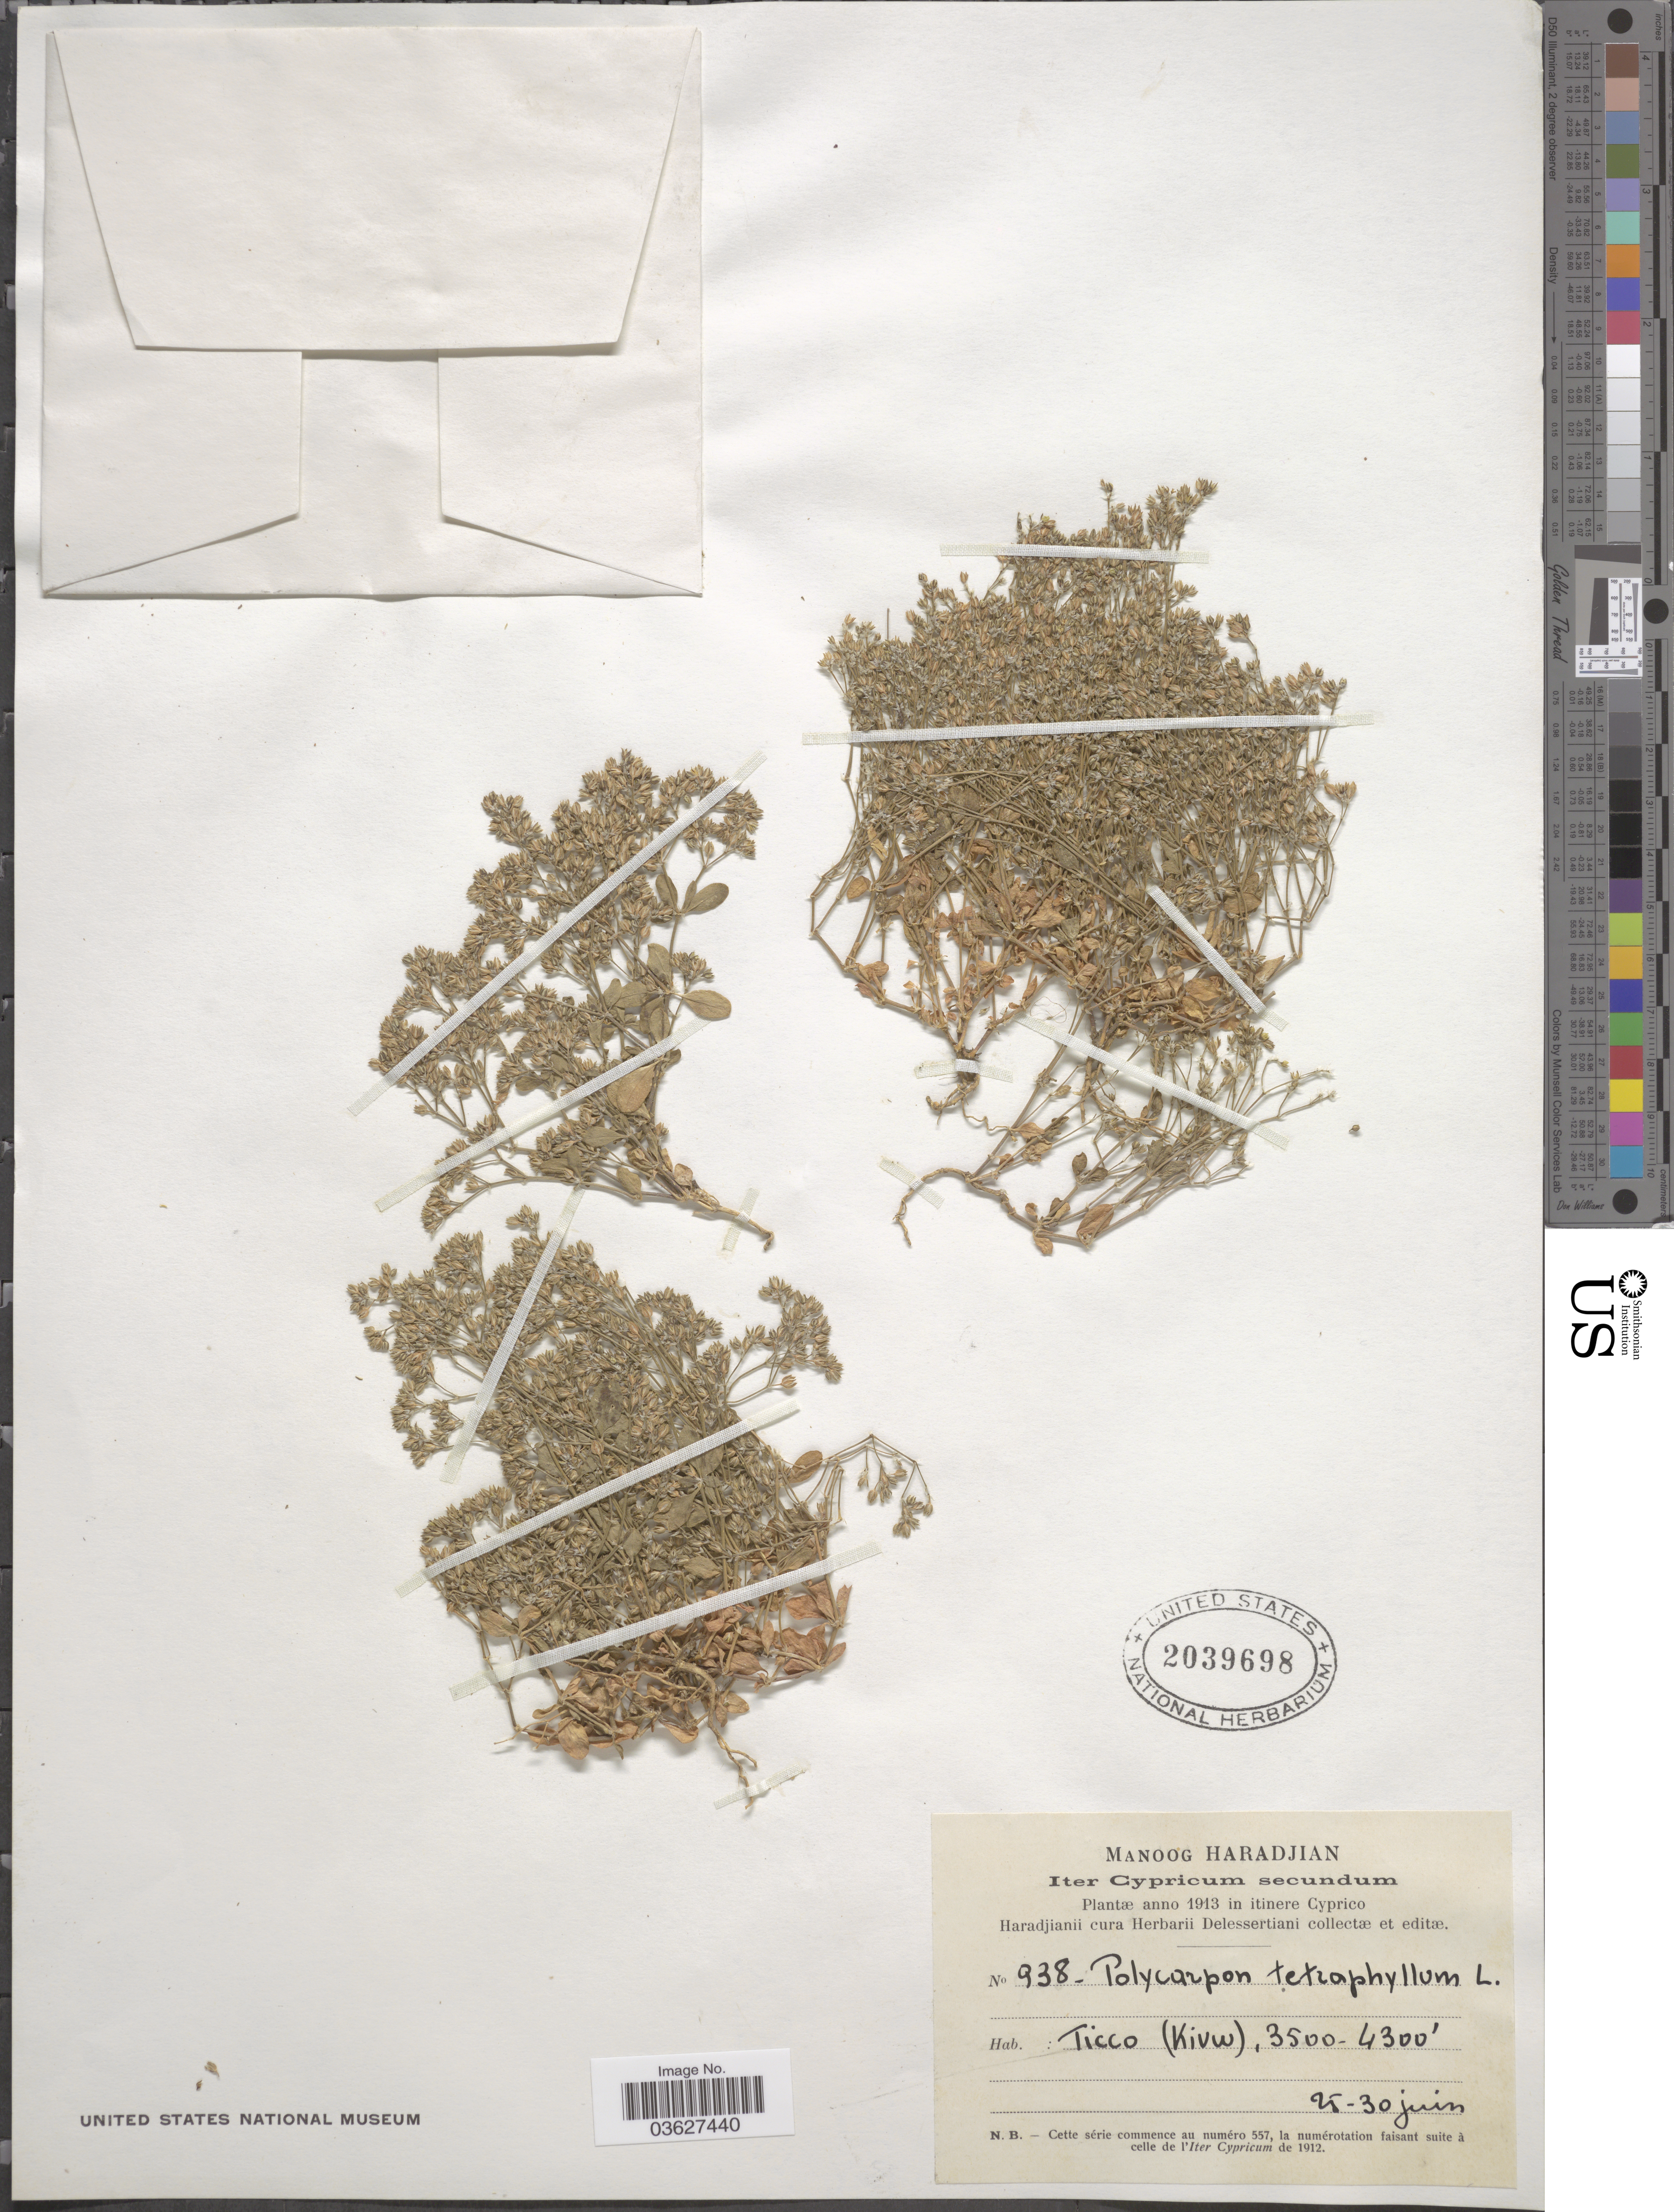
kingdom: Plantae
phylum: Tracheophyta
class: Magnoliopsida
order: Caryophyllales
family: Caryophyllaceae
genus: Polycarpon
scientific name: Polycarpon tetraphyllum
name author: (L.) L.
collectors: M. Haradjian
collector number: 938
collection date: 1913-06-25/1913-06-30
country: Cyprus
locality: Iter Cypricum secundum. Ticco (Kivw).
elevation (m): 1067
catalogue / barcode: US 2039698